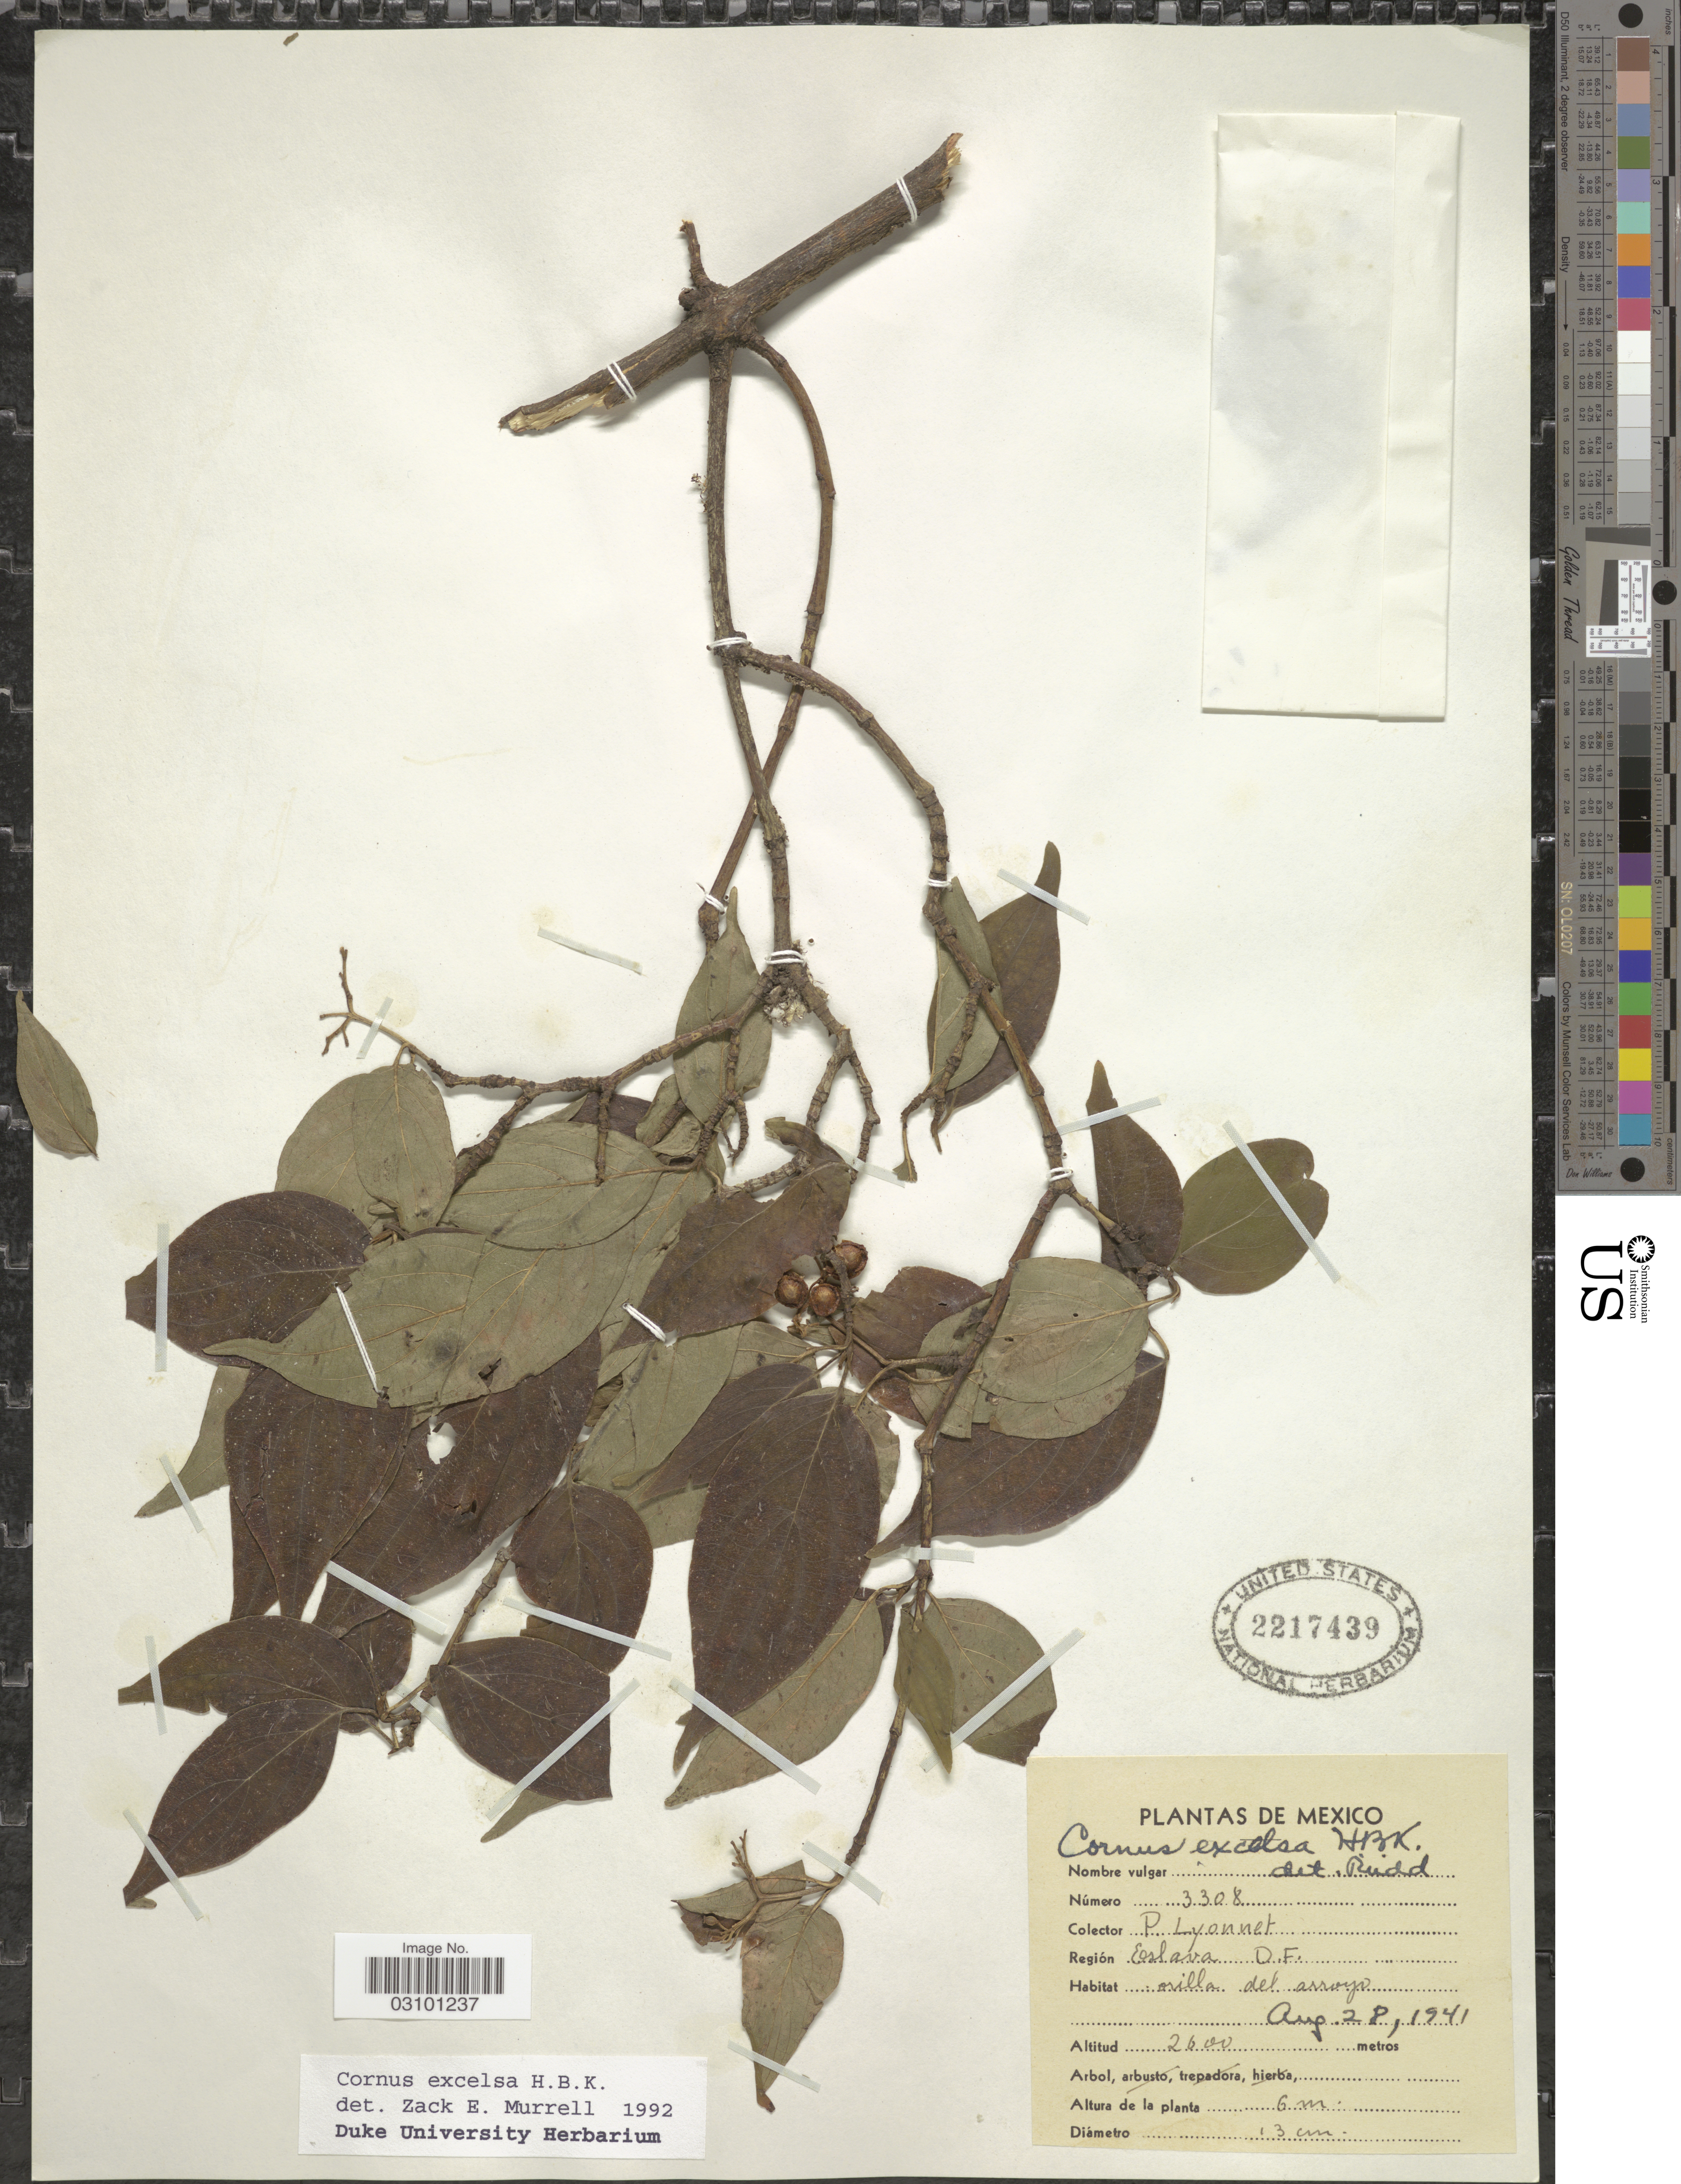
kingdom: Plantae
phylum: Tracheophyta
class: Magnoliopsida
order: Cornales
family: Cornaceae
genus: Cornus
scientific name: Cornus excelsa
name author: Kunth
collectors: P. Lyonnet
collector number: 330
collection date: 1941-08-28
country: Mexico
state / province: Distrito Federal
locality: Región Eslava. D.F.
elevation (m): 2600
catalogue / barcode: US 2217439